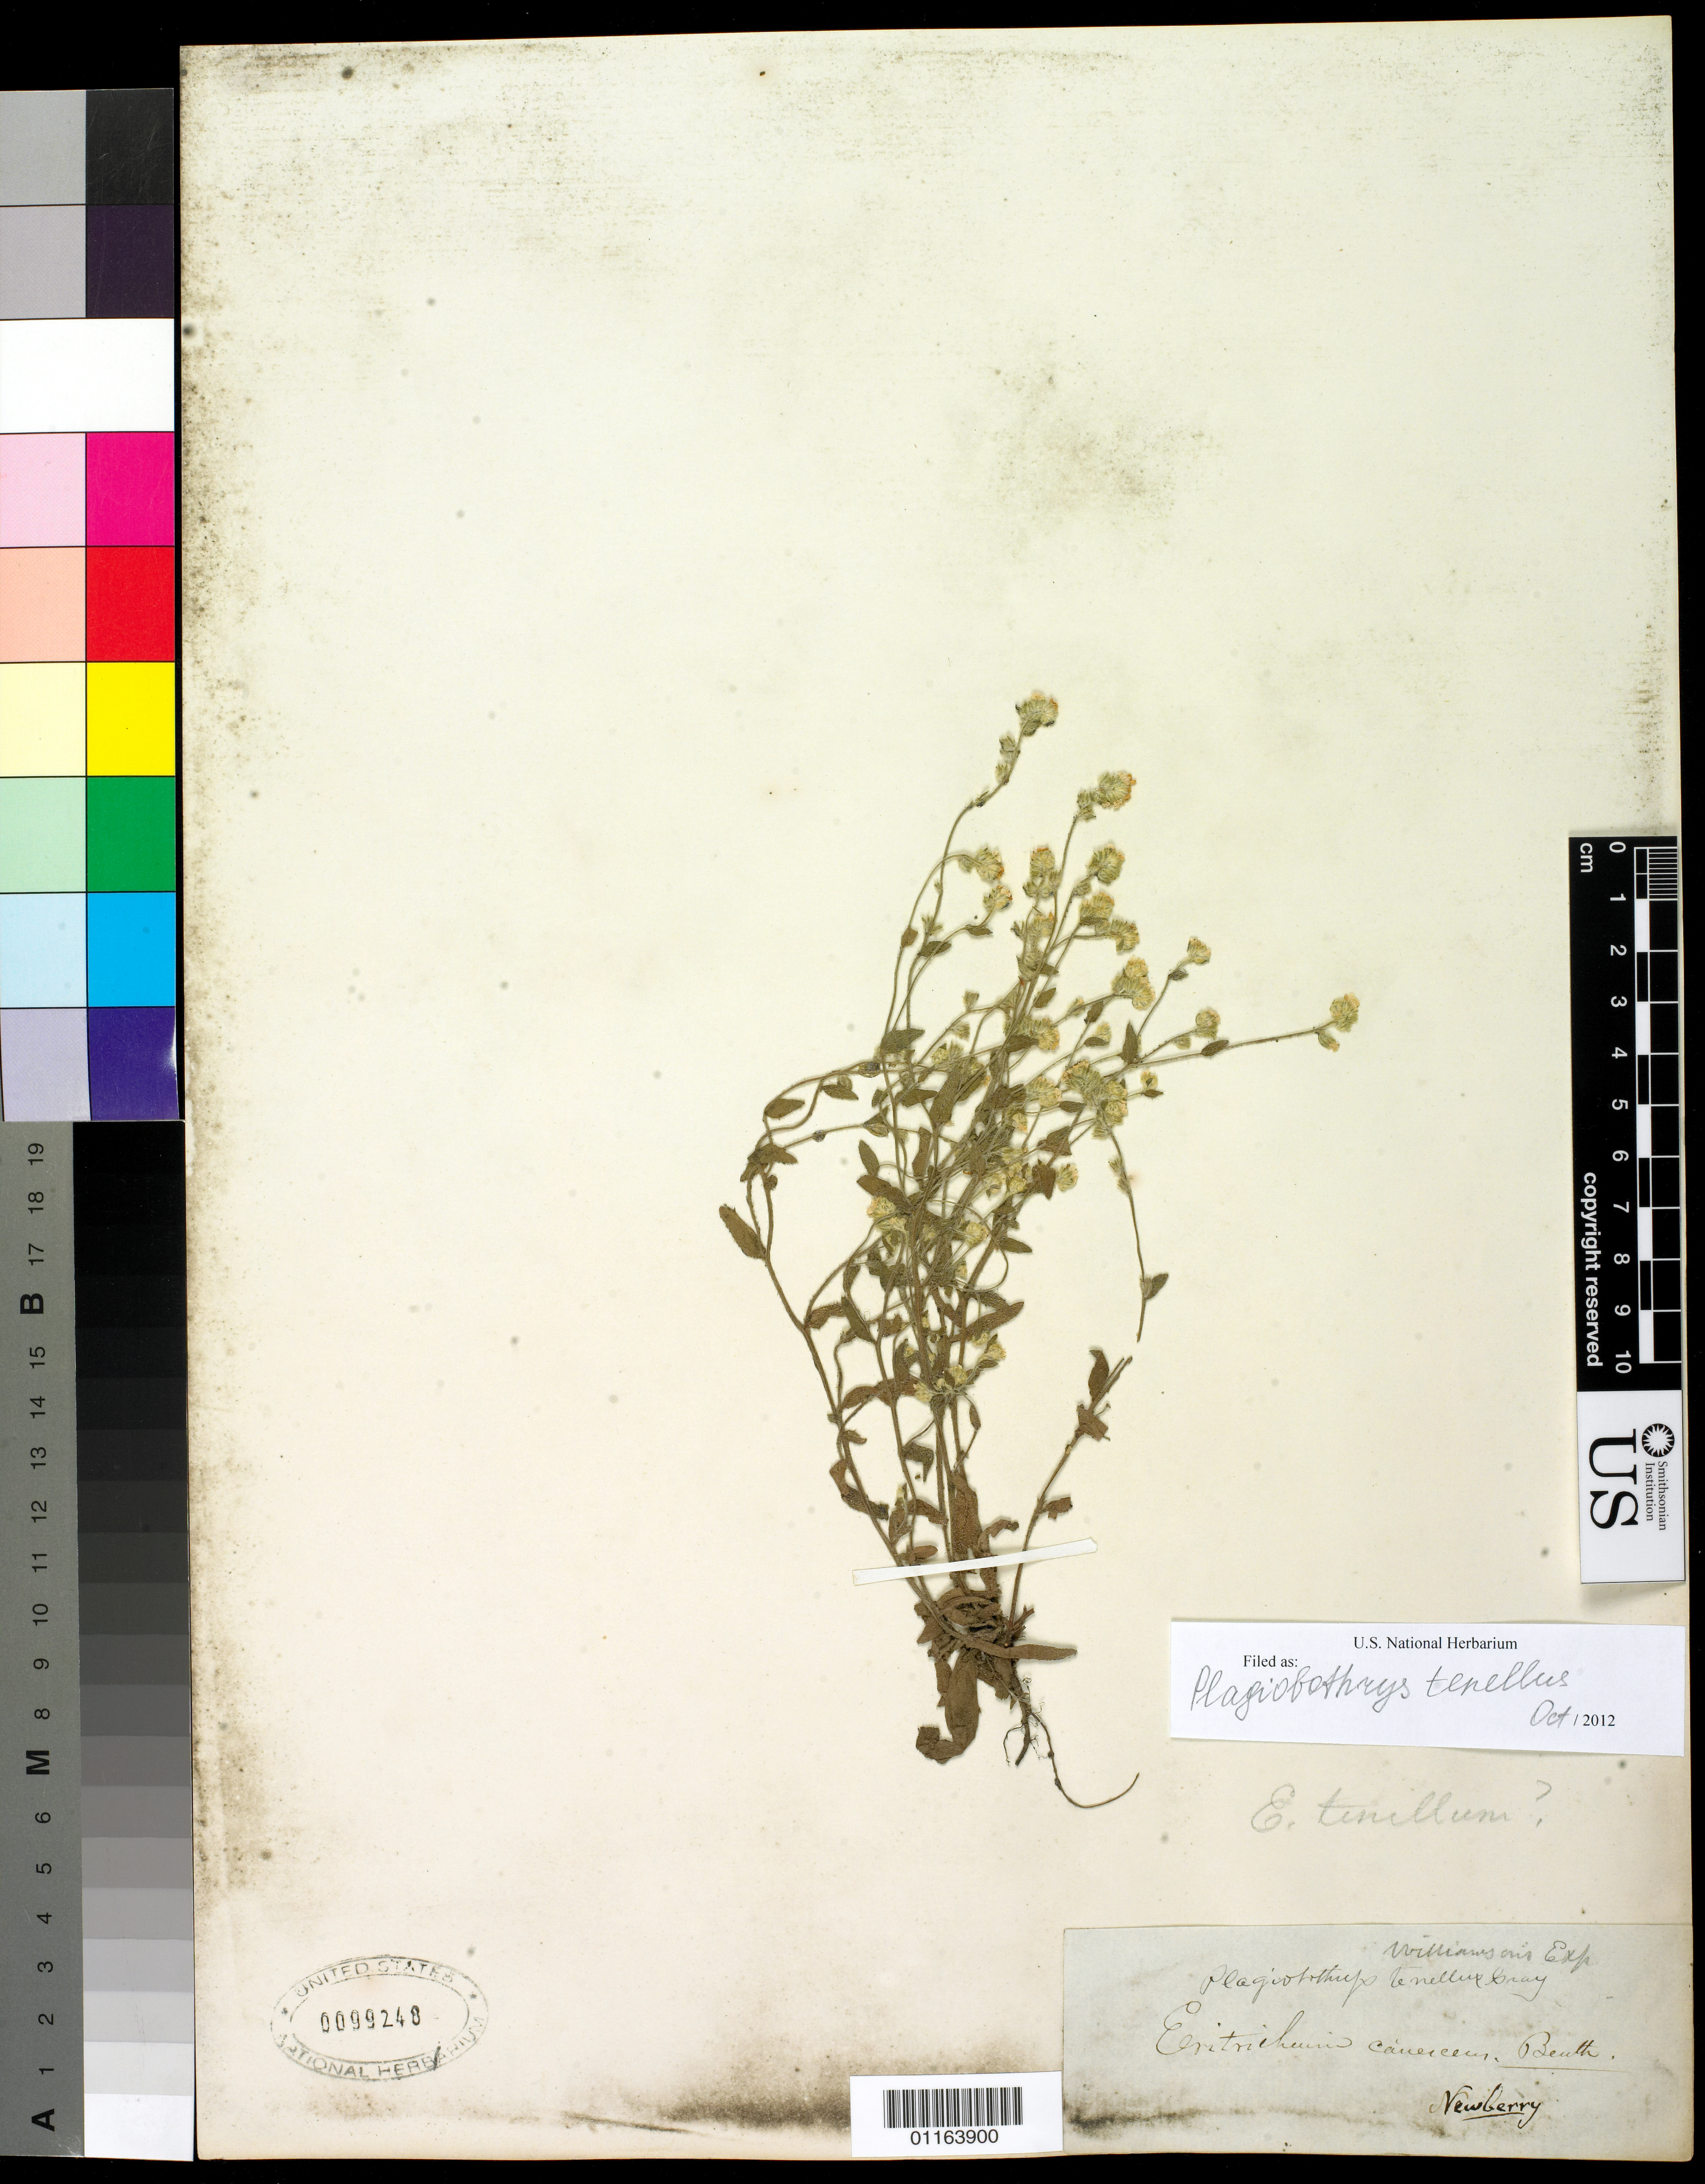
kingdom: Plantae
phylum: Tracheophyta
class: Magnoliopsida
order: Boraginales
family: Boraginaceae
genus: Plagiobothrys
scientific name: Plagiobothrys tenellus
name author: (Nutt.) A. Gray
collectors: -. Newberry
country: United States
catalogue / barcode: US 99248